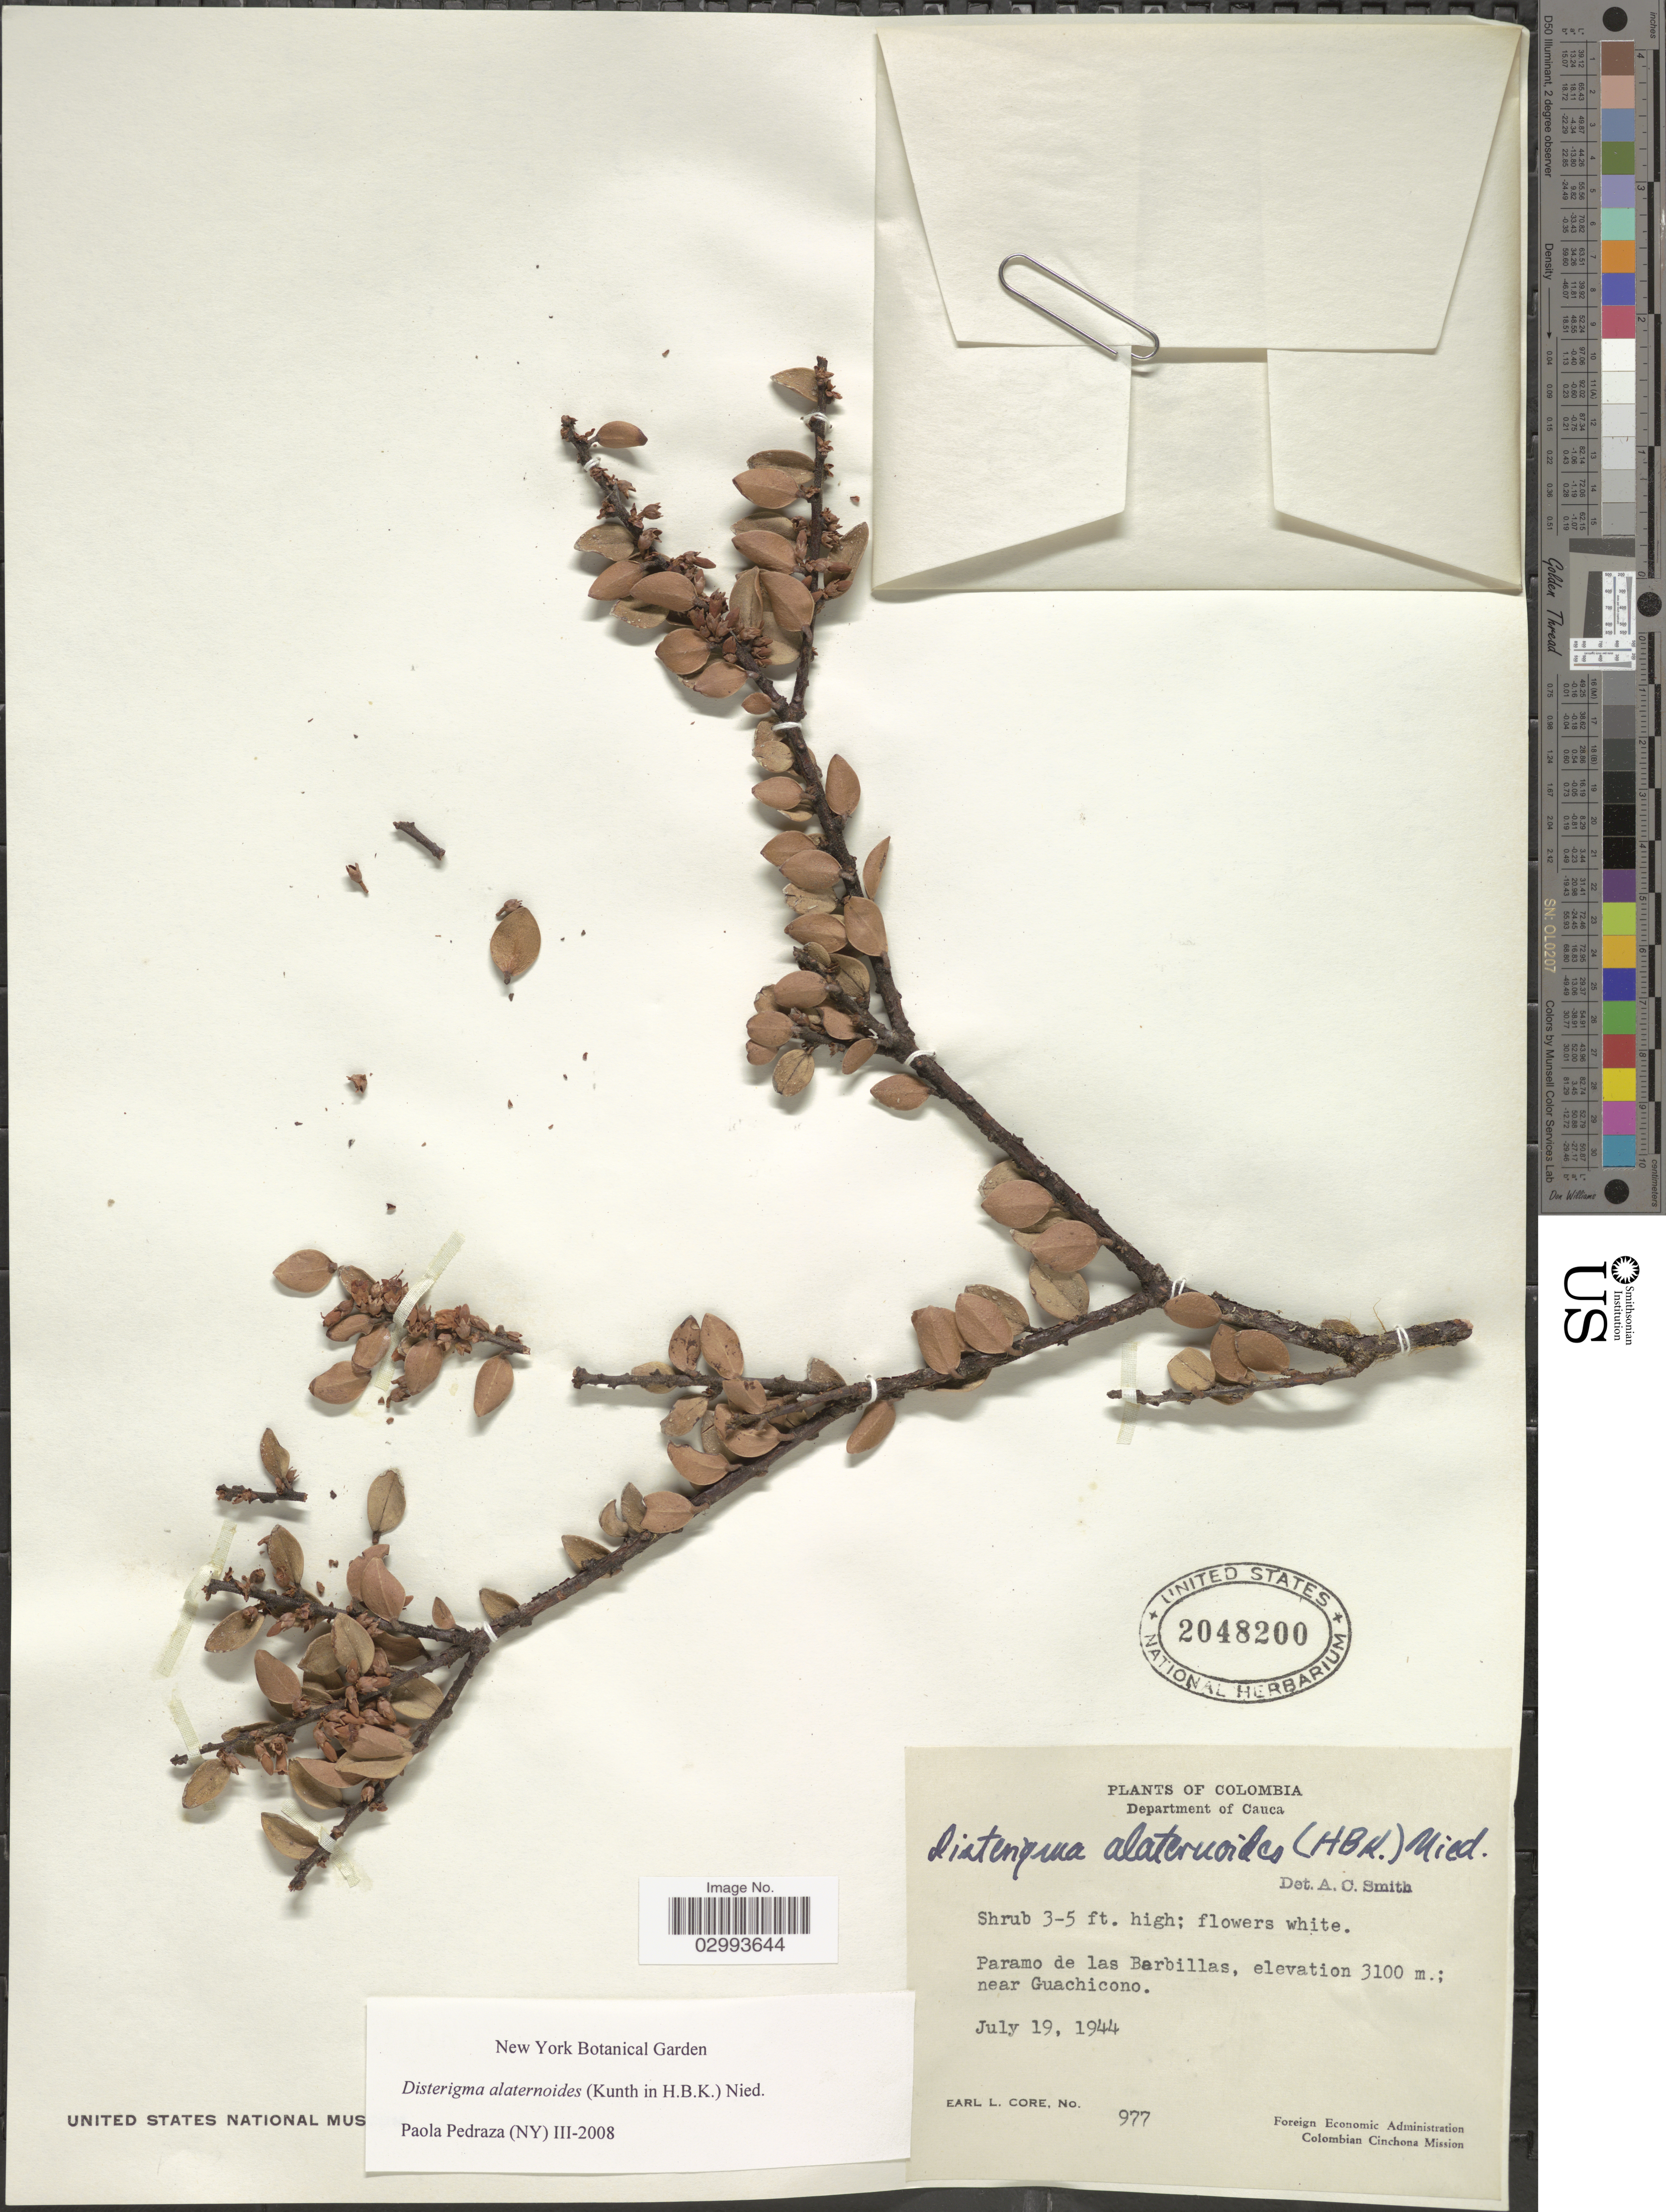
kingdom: Plantae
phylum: Tracheophyta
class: Magnoliopsida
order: Ericales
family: Ericaceae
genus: Disterigma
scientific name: Disterigma alaternoides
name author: (Kunth) Nied.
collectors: E. L. Core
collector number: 977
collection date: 1944-07-19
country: Colombia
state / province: Cauca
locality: Department of Cauca, Paramo de las Barbillas, near Guachicono.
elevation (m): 3100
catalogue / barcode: US 2048200